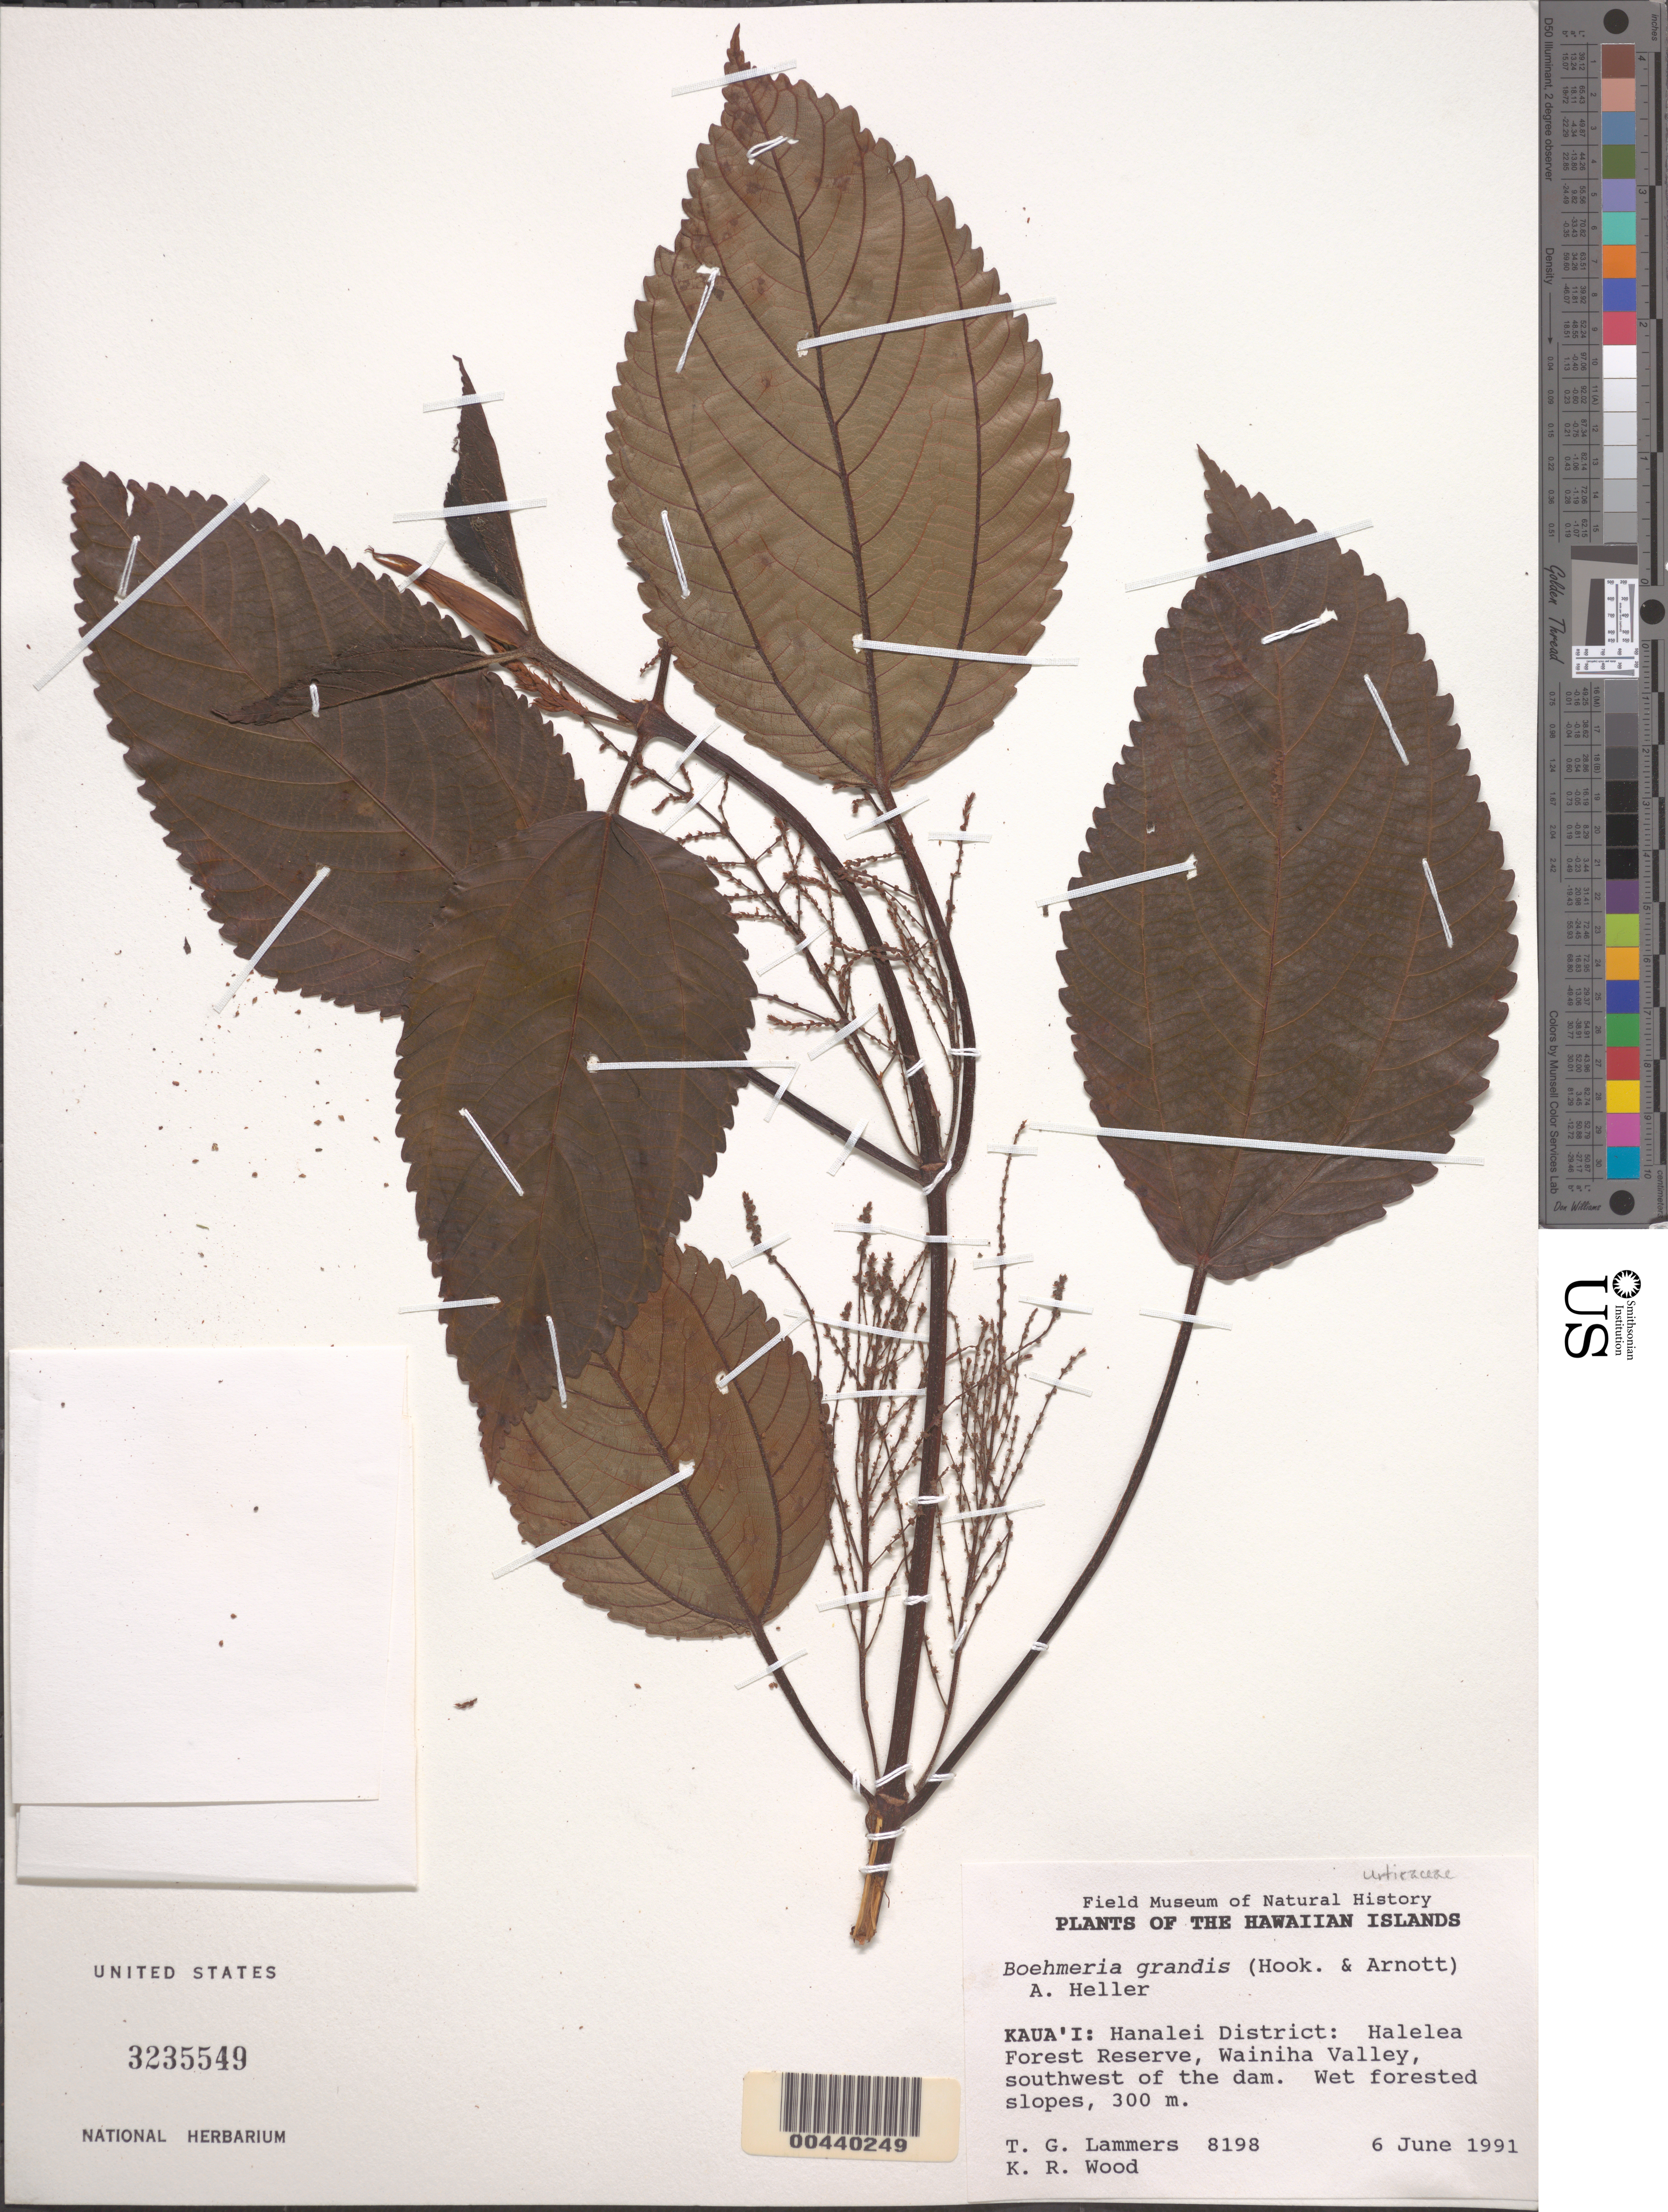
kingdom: Plantae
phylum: Tracheophyta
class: Magnoliopsida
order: Rosales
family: Urticaceae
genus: Boehmeria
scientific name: Boehmeria grandis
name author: (Hook. & Arn.) A. Heller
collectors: T. G. Lammers & K. R. Wood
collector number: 8198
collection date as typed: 6 Jun 1991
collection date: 1991-06-06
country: United States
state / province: Hawaii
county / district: Kauai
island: Kaua'i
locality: Hanalei District: Halelea Forest Reserve, Wainiha Valley, SW of dam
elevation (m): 300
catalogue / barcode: US 3235549